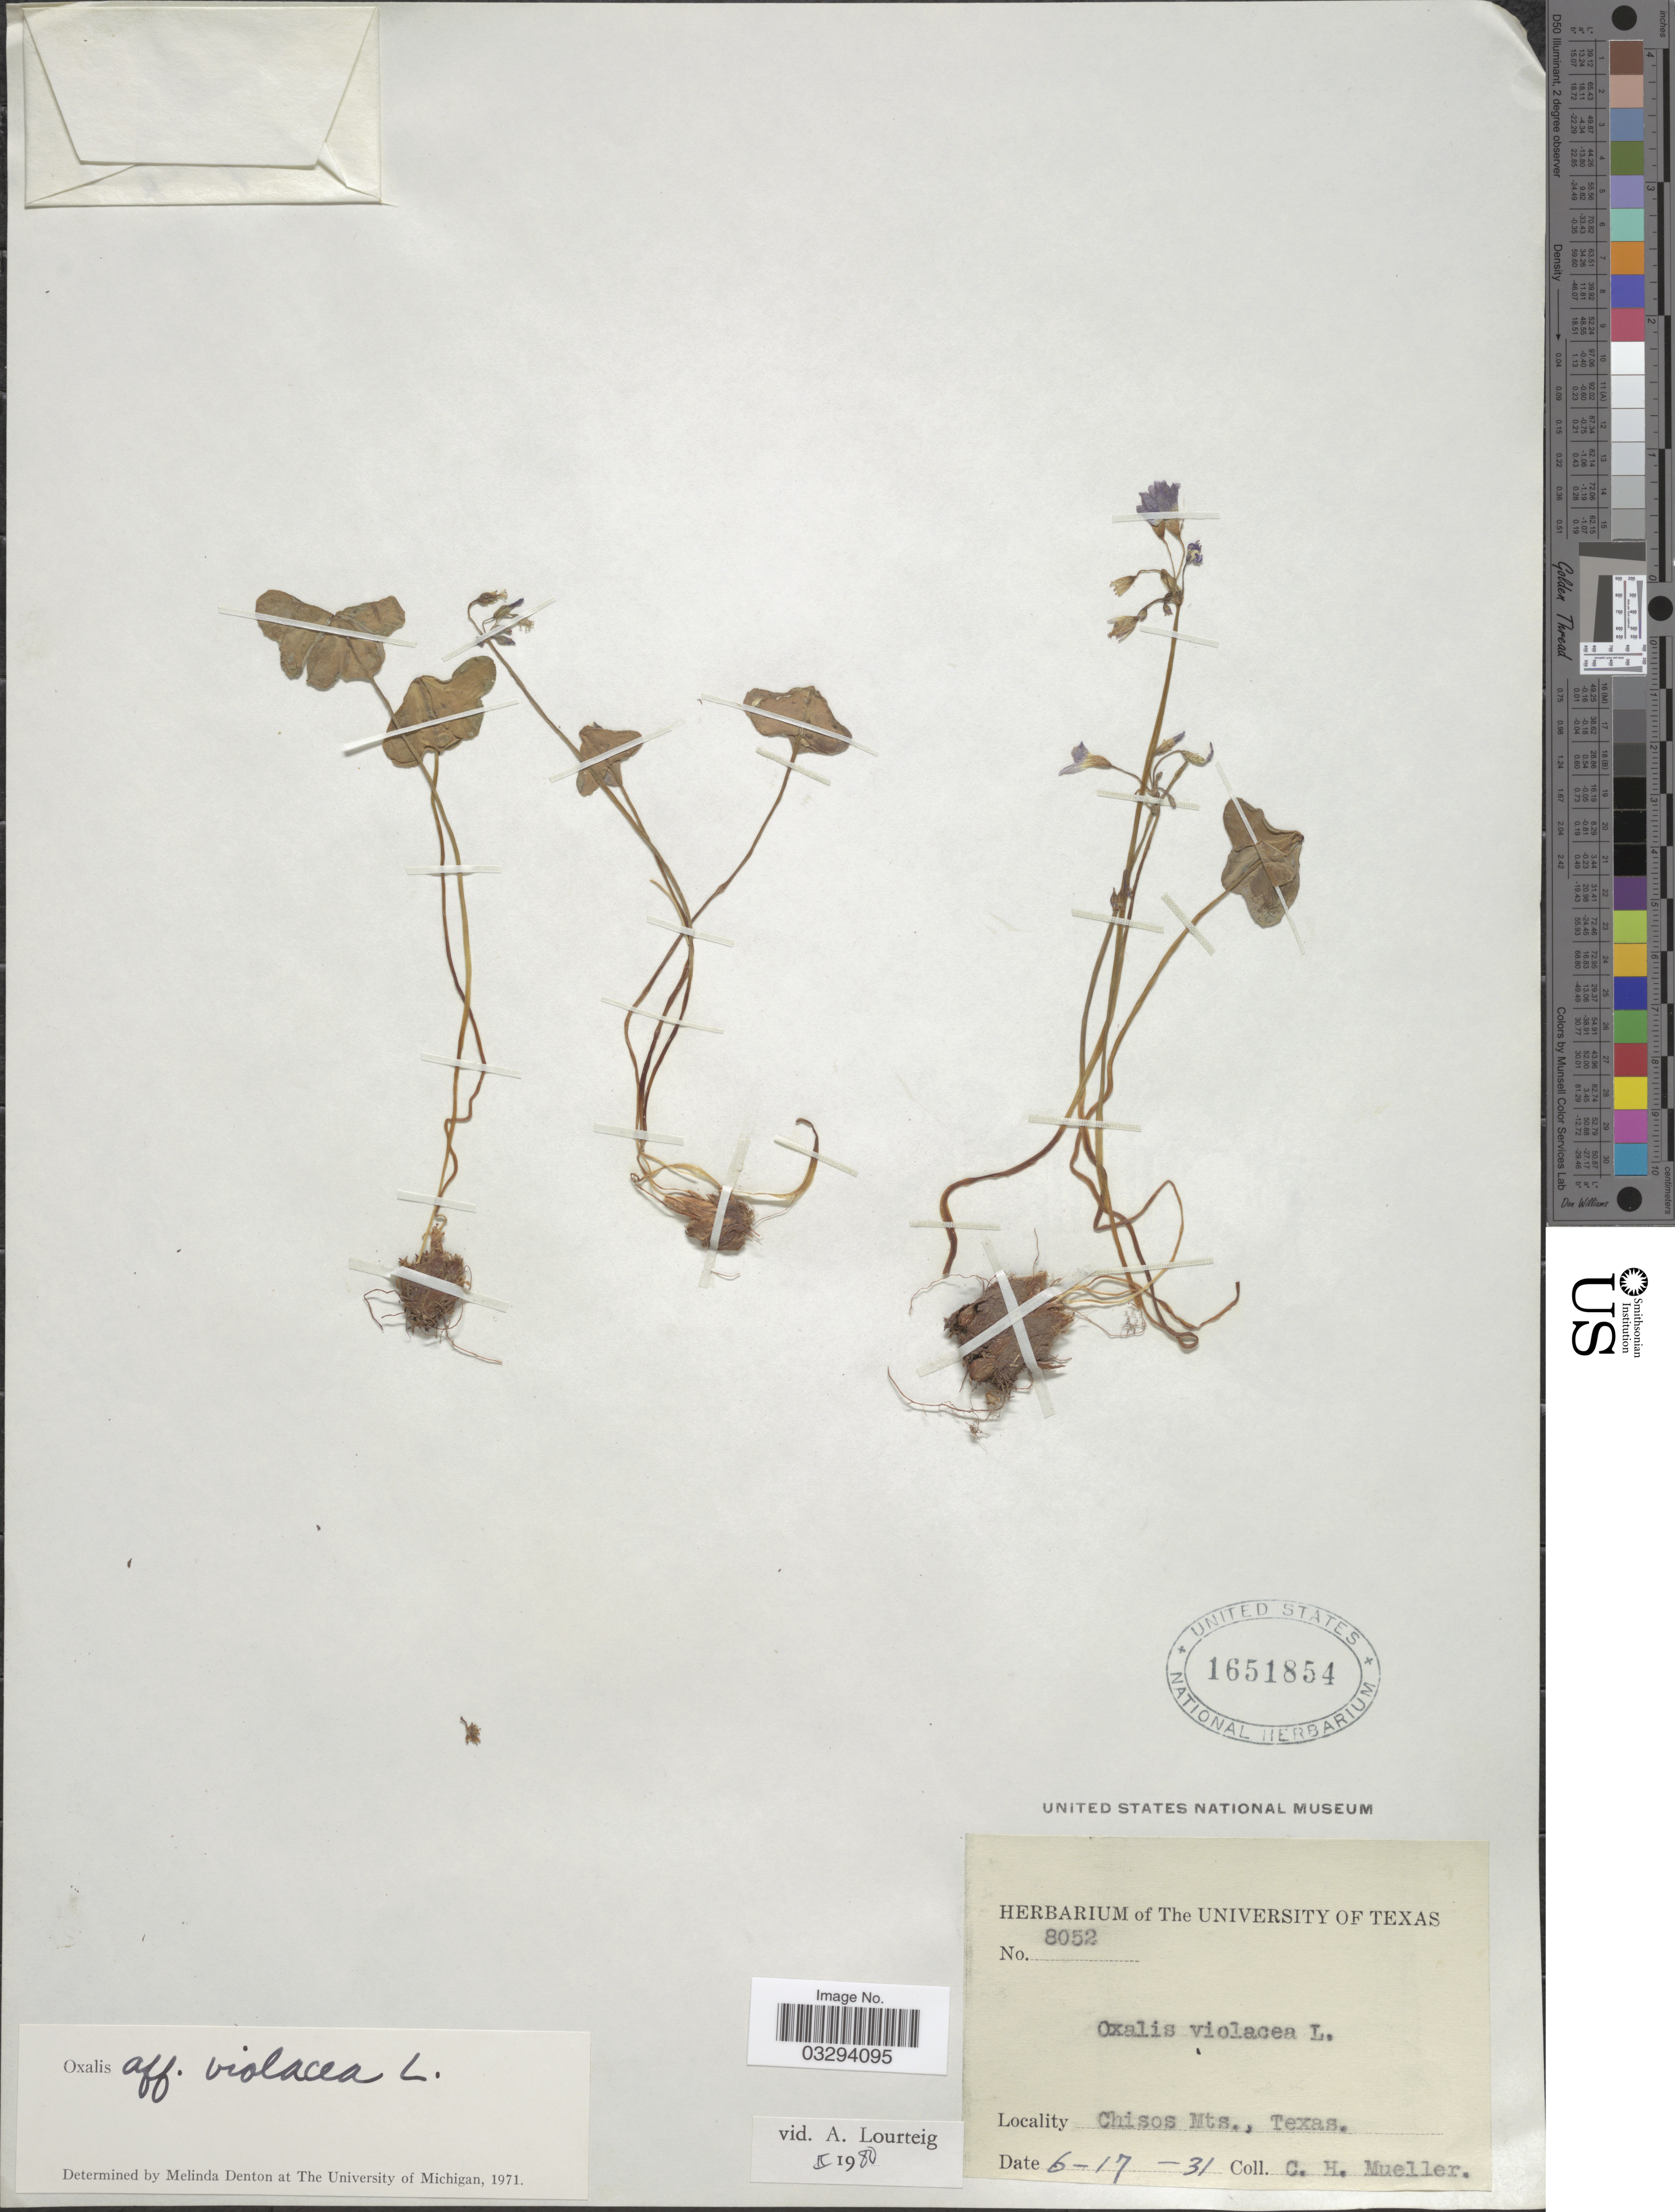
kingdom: Plantae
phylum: Tracheophyta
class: Magnoliopsida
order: Oxalidales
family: Oxalidaceae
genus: Oxalis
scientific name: Oxalis violacea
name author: L.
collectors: C. H. Mueller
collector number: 8052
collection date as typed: Transcribed d/m/y: 17/6/31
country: United States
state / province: Texas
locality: Chisos Mts.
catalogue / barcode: US 1651854